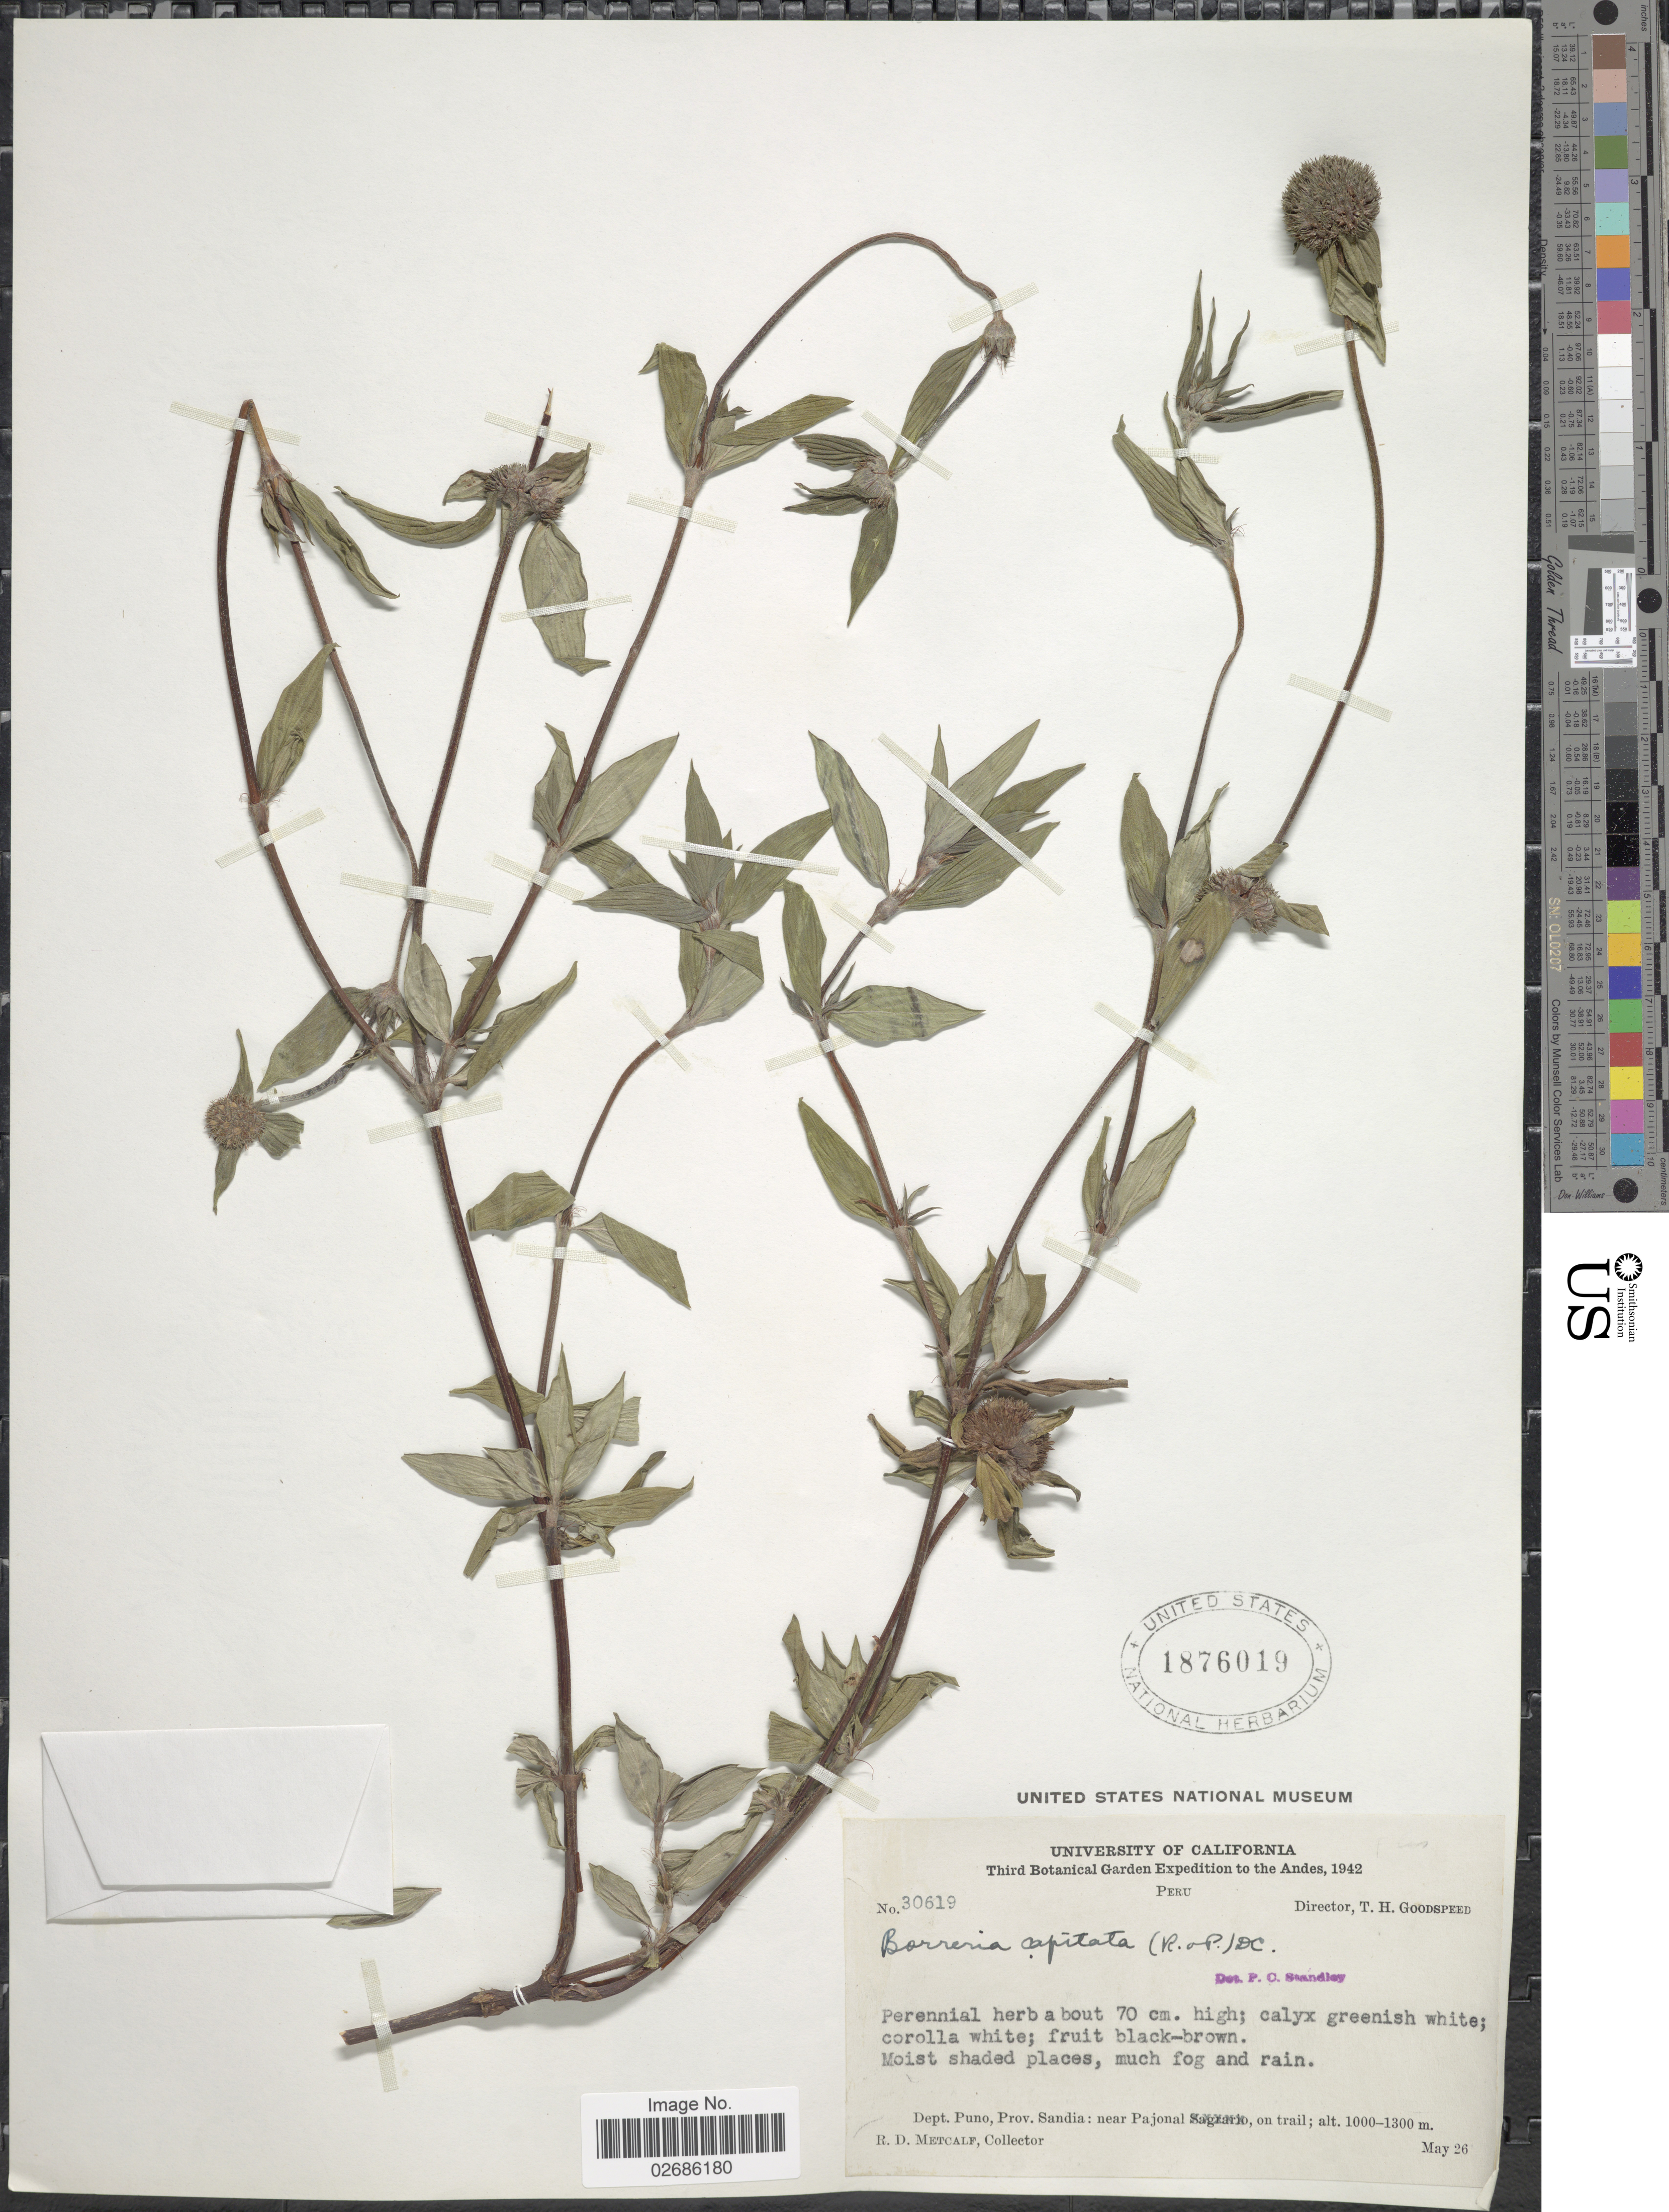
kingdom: Plantae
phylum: Tracheophyta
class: Magnoliopsida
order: Gentianales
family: Rubiaceae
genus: Borreria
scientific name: Borreria capitata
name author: (Ruiz & Pav.) DC.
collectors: R. D. Metcalf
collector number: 30619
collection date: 1942-05-26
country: Peru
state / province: Puno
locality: Andes. Dept. Puno, Prov. Sandia: near Pajonal, on trail.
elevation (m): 1000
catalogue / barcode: US 1876019